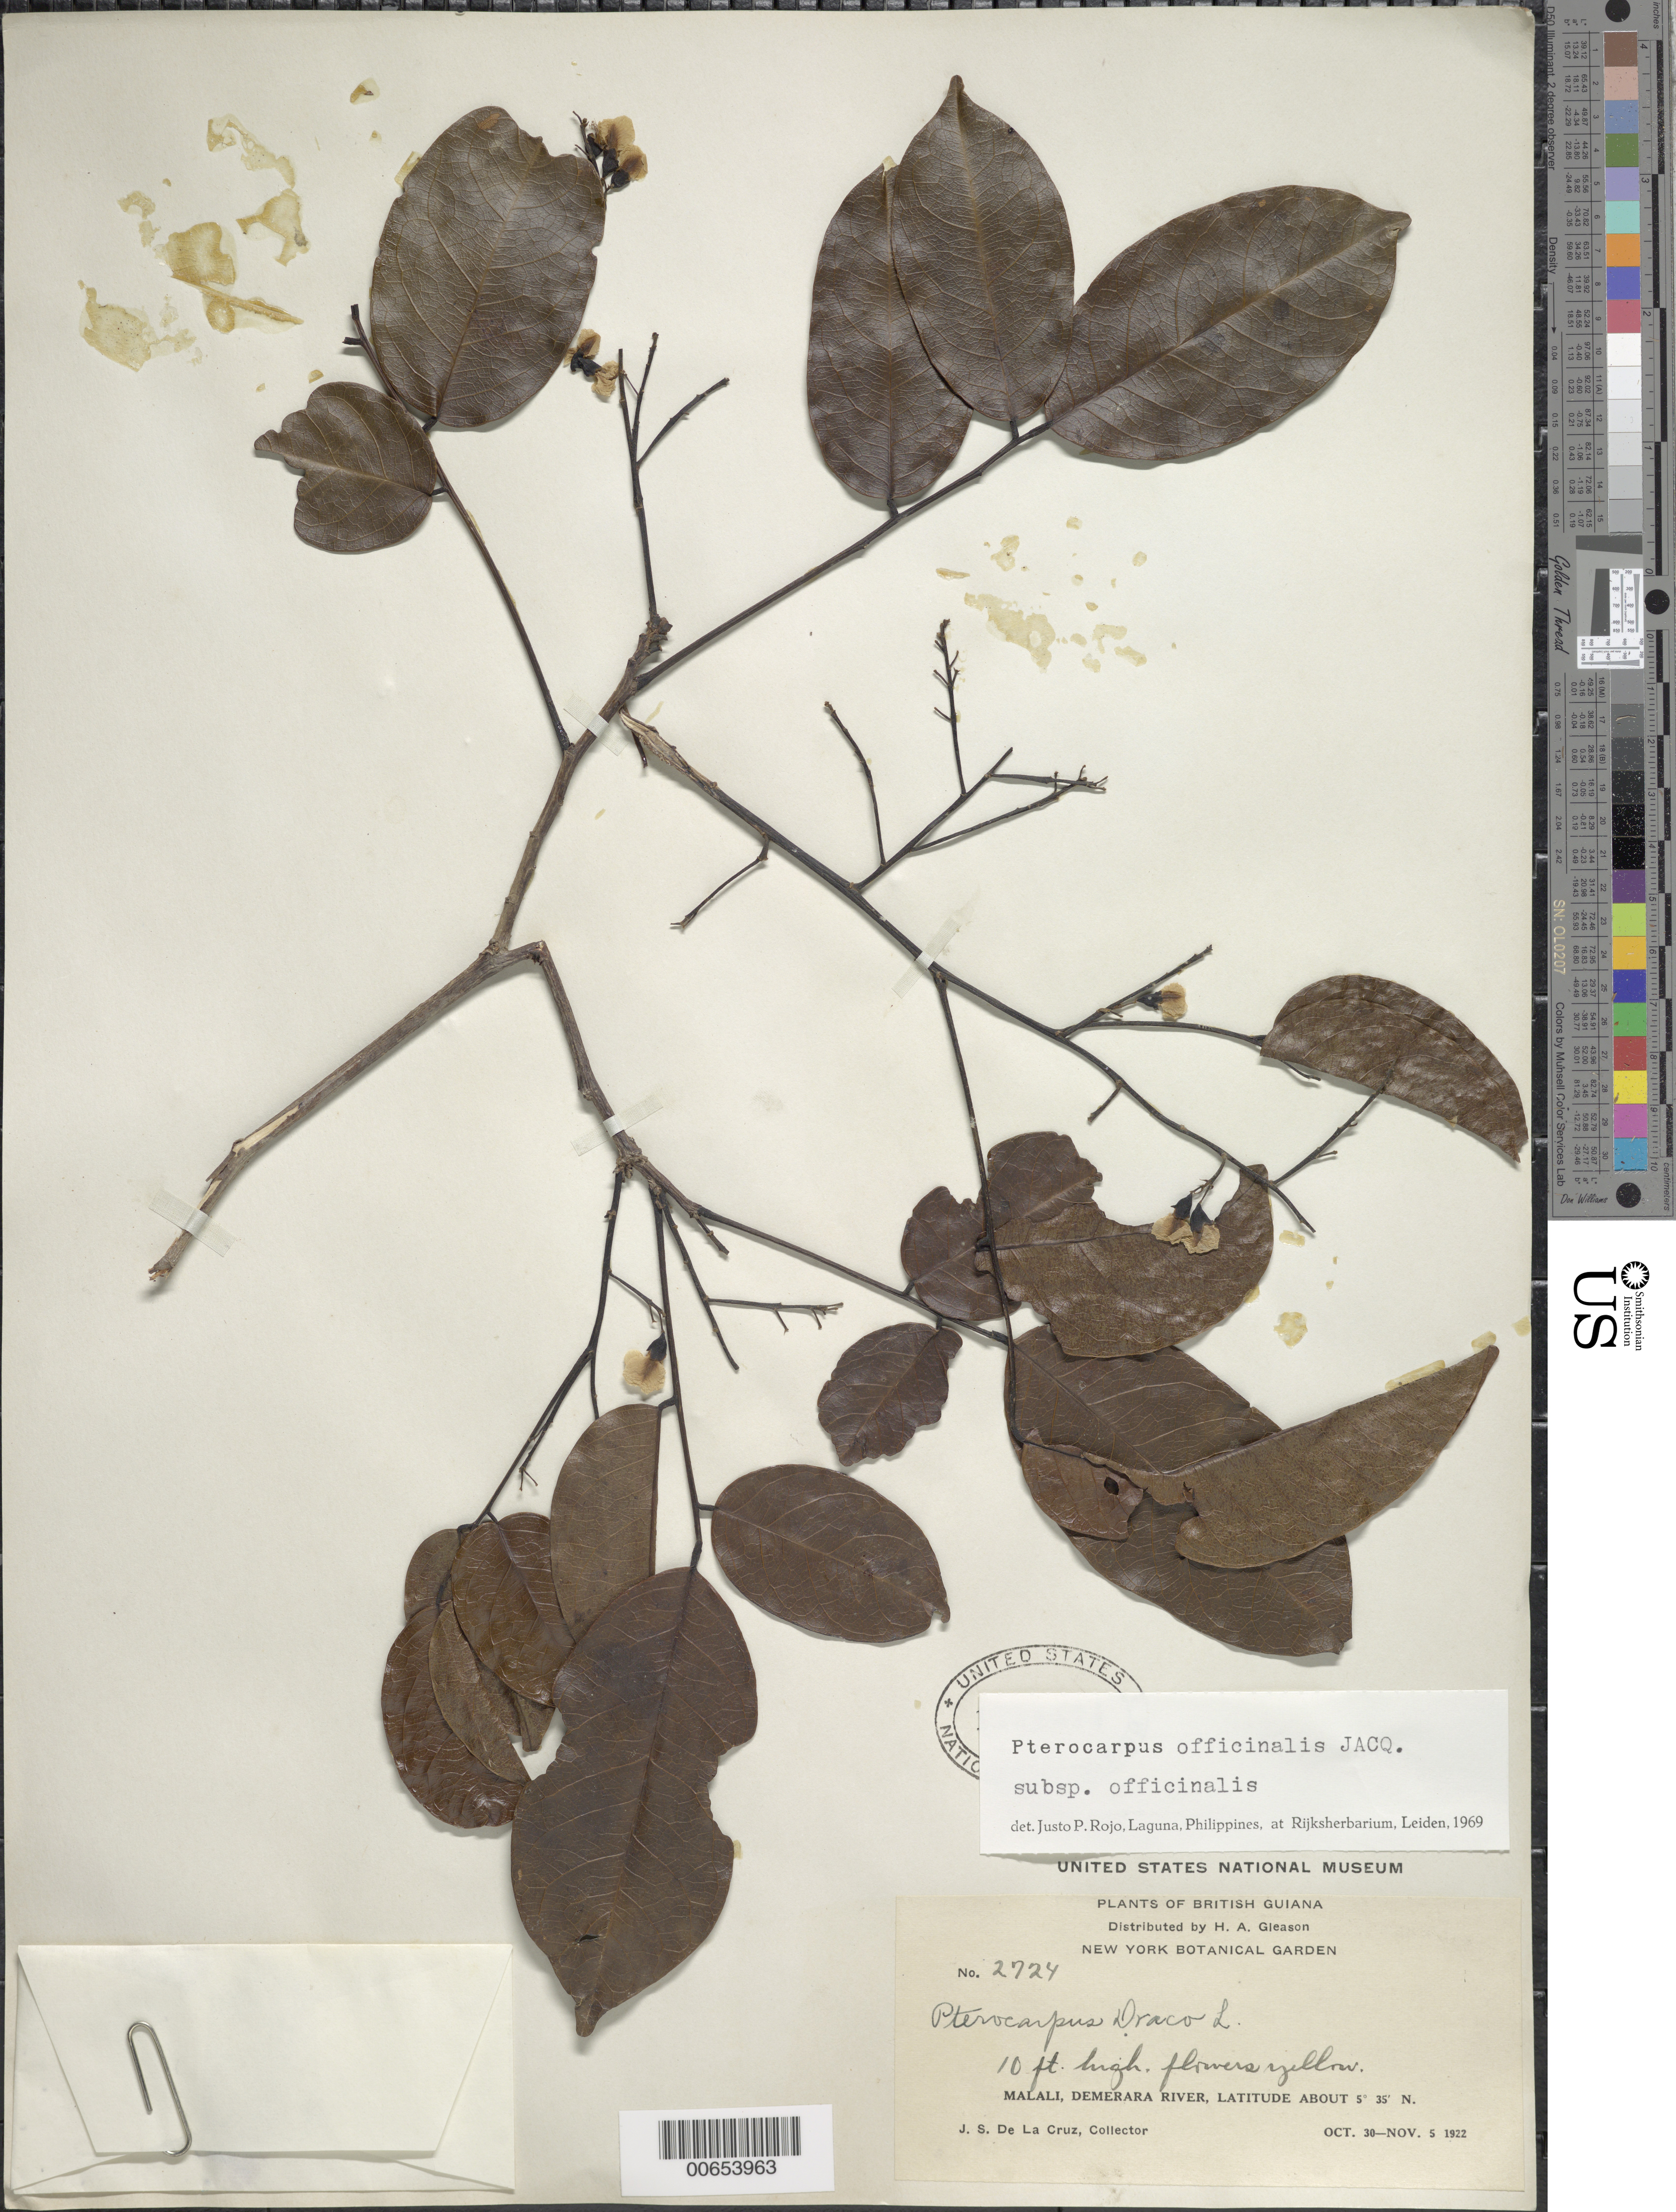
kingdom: Plantae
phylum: Tracheophyta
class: Magnoliopsida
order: Fabales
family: Fabaceae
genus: Pterocarpus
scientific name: Pterocarpus officinalis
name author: Jacq.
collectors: J. S. de la Cruz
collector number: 2724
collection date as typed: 30-Oct-22 to 5-Nov-22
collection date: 1922-10-30/1922-11-05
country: Guyana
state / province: U. Demerara-Berbice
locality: Malali, Demerara R.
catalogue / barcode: US 1231474